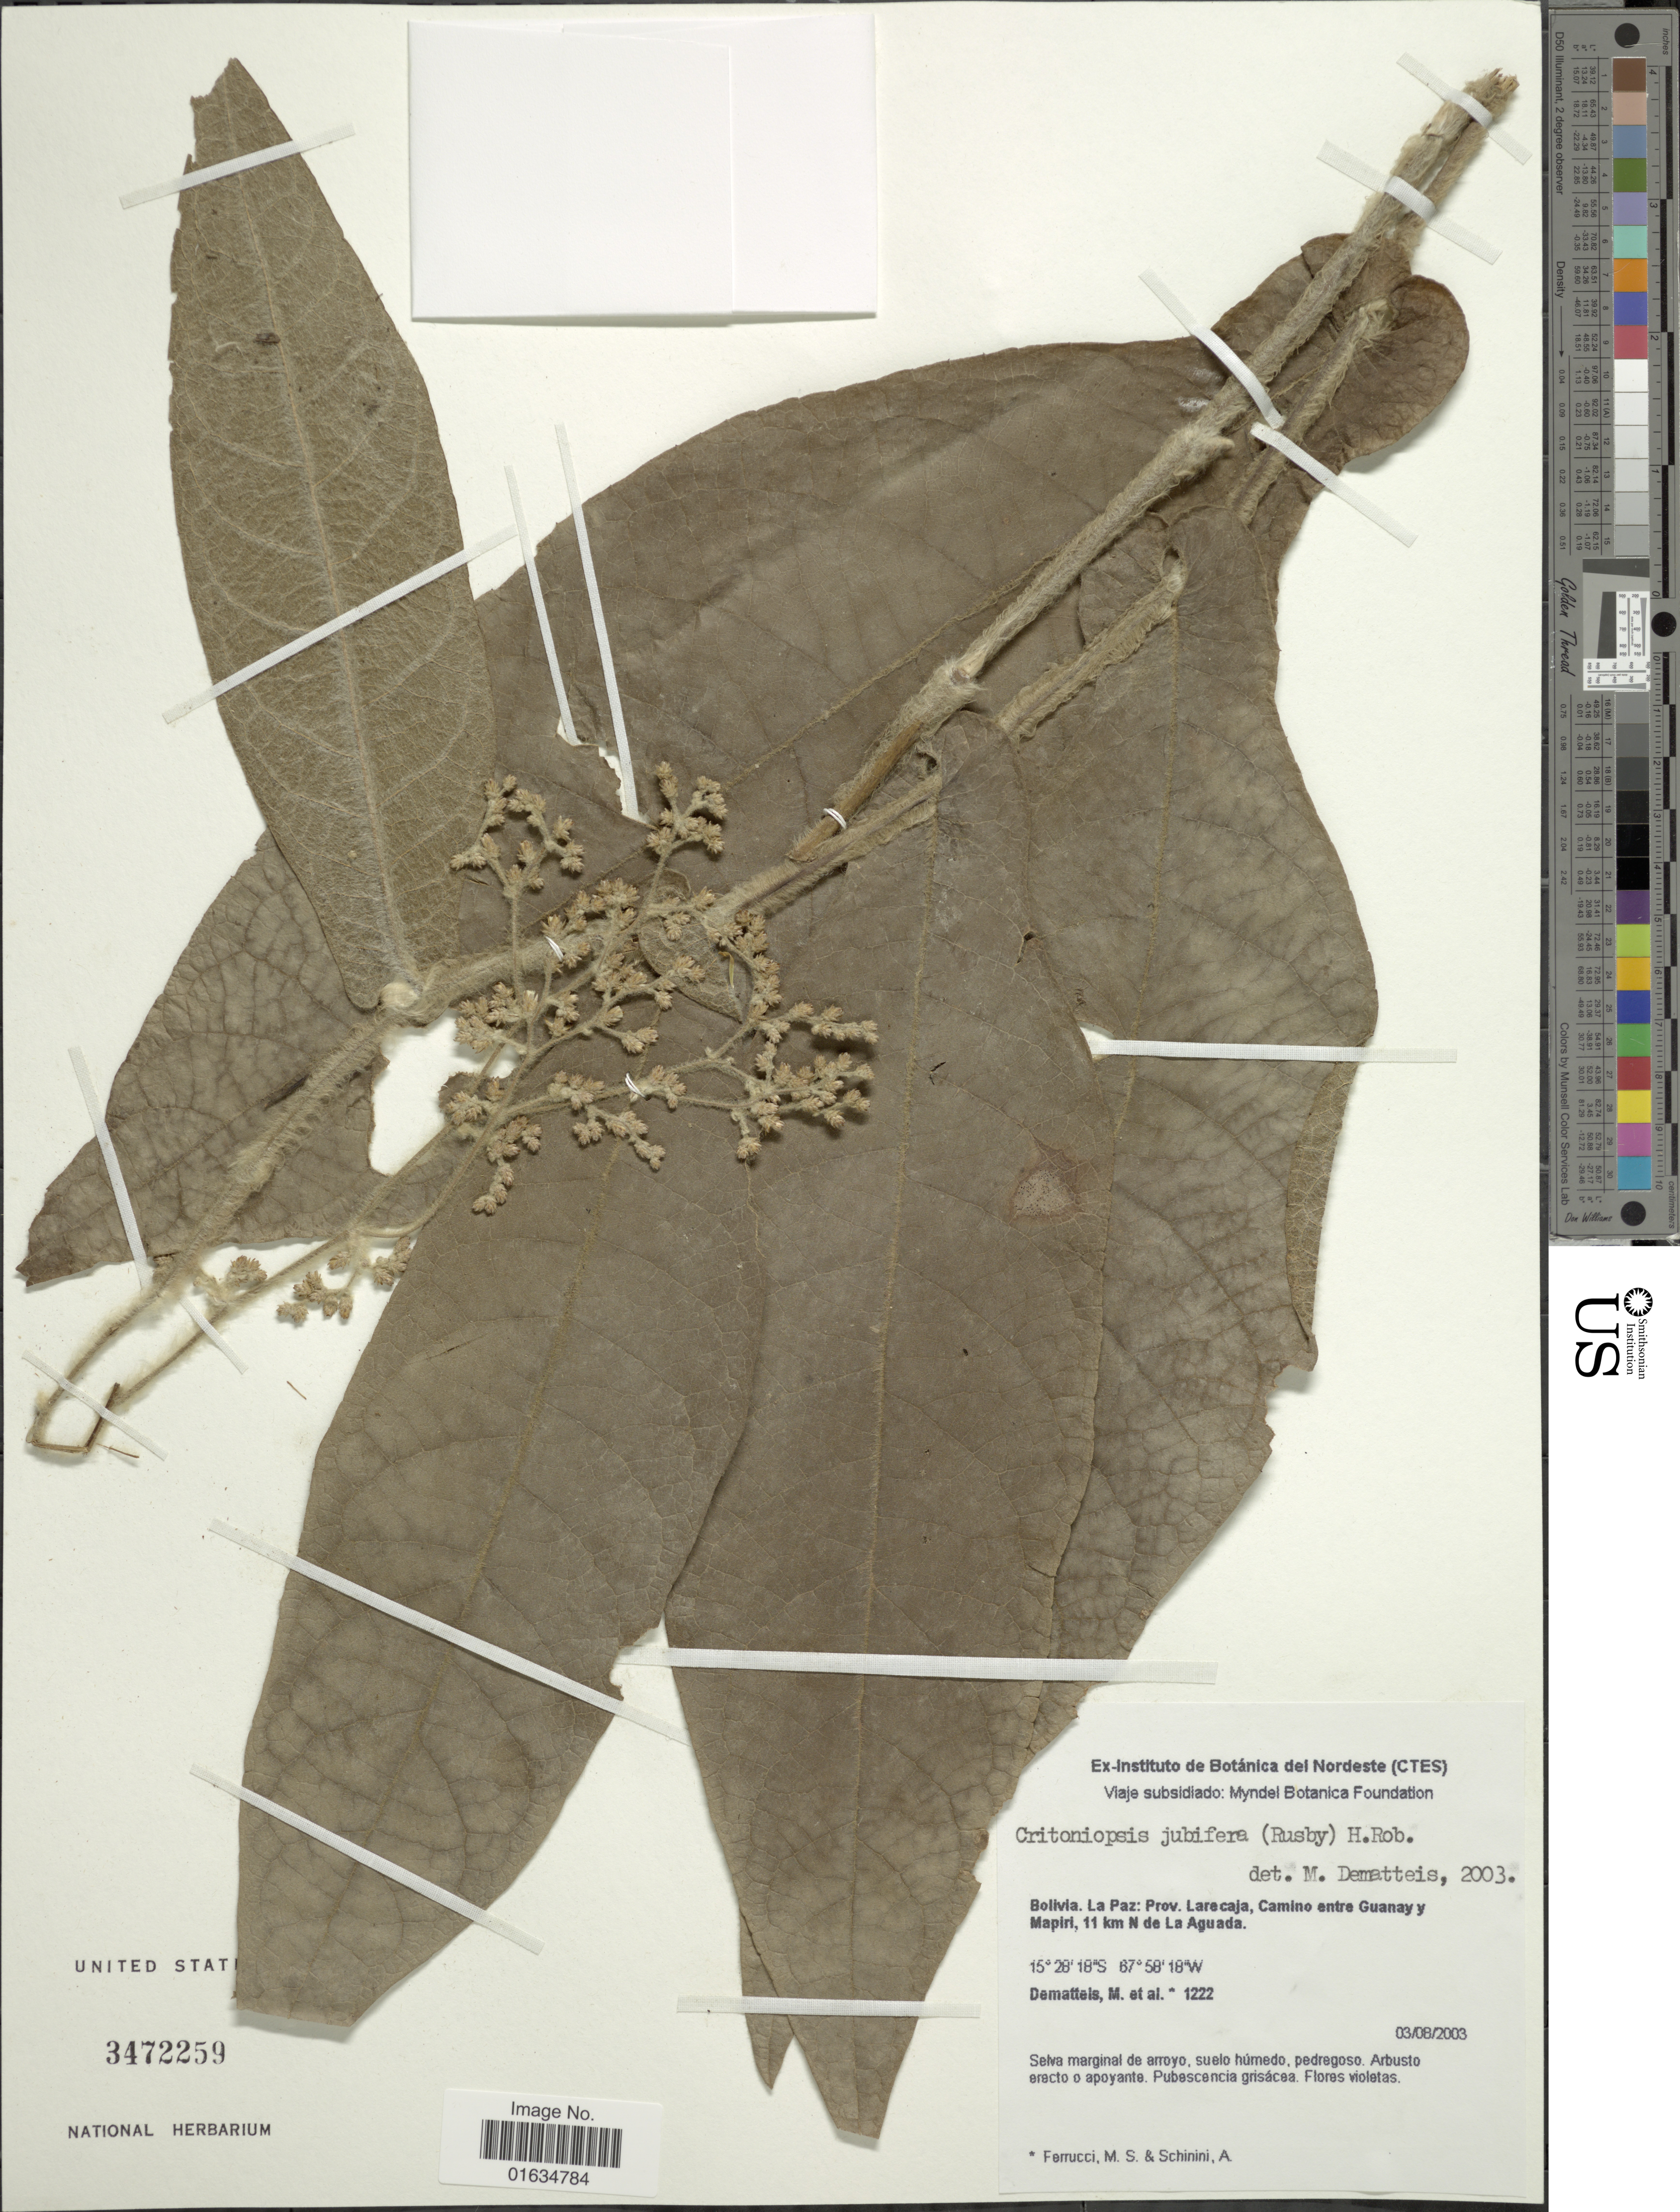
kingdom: Plantae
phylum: Tracheophyta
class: Magnoliopsida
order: Asterales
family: Asteraceae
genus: Critoniopsis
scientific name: Critoniopsis jubifera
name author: (Rusby) H. Rob.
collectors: M. Dematteis, M. S. Ferrucci & A. Schinini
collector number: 1222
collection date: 2003-08-03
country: Bolivia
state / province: La Paz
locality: Prov. Larecaja, Camino entre Guanay y Mapiri, 11 km N de La Aguada, selva marginal de arroyo, suelo húmedo, pedegroso.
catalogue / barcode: US 3472259